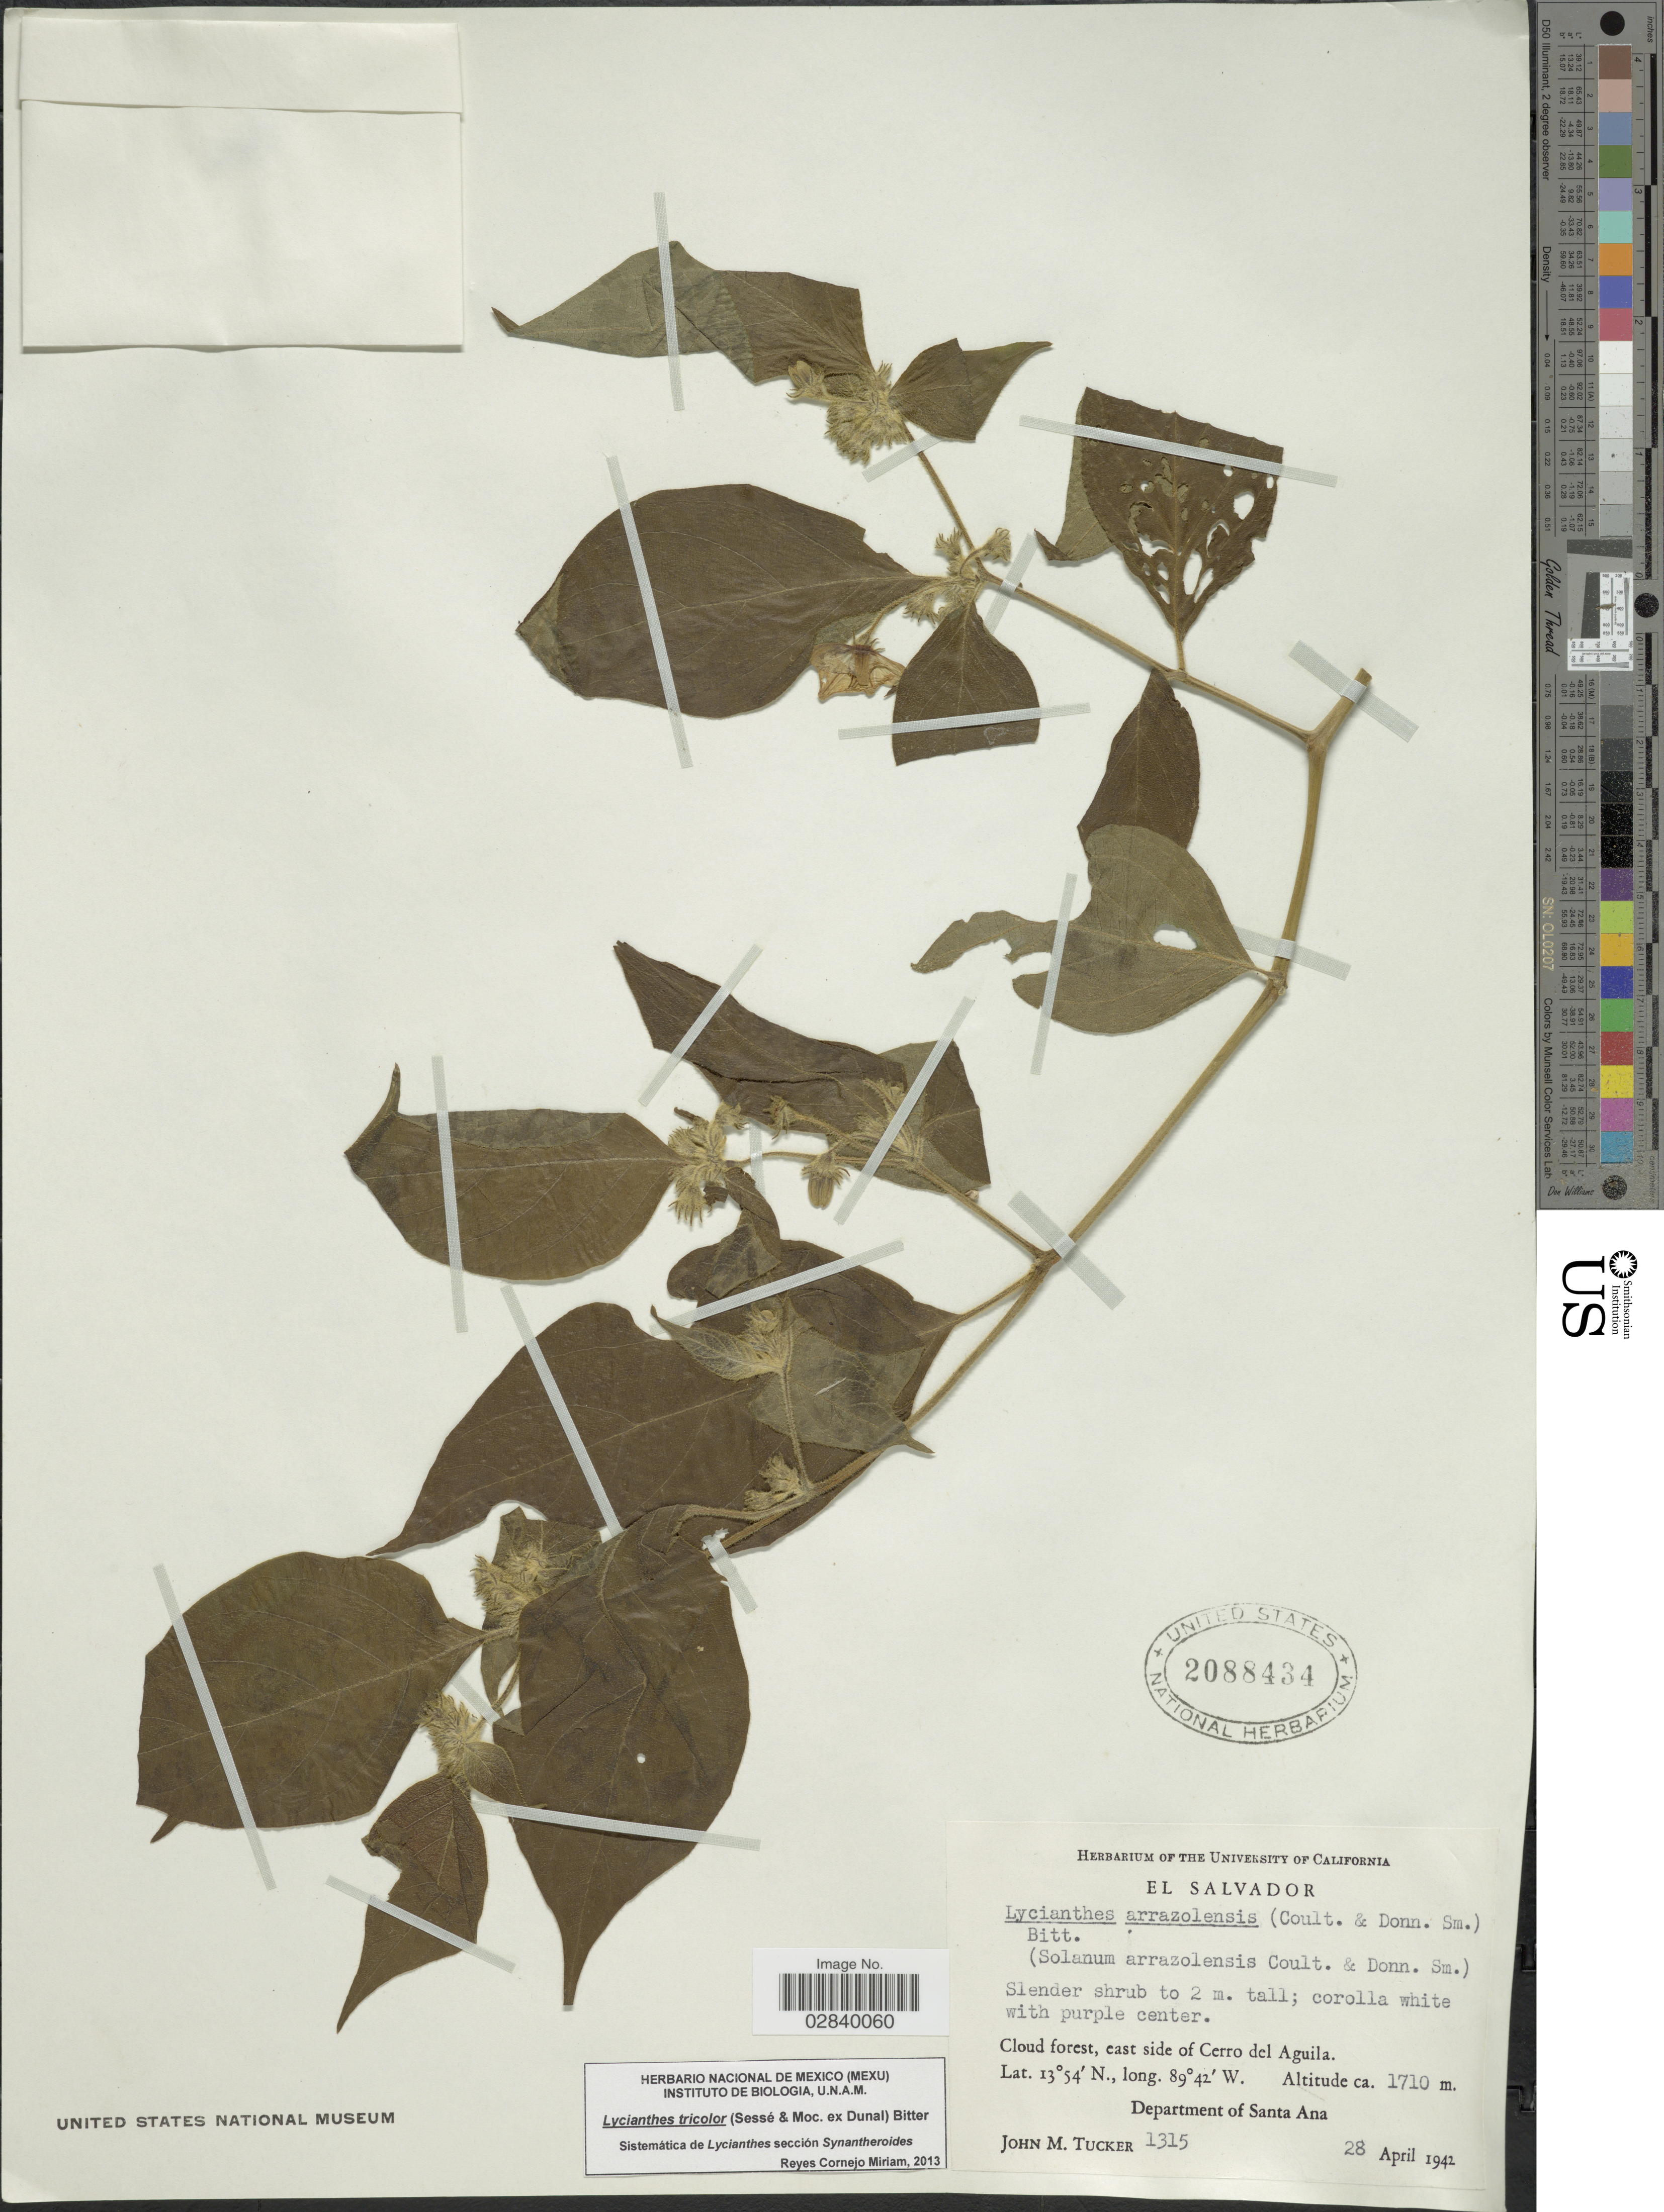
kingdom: Plantae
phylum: Tracheophyta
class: Magnoliopsida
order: Solanales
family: Solanaceae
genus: Lycianthes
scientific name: Lycianthes tricolor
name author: (Dunal) Bitter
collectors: J. M. Tucker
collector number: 1315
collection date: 1942-04-28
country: El Salvador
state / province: Santa Ana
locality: Cloud forest, east side of Cerro del Aguila. Department of Santa Ana.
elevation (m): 1710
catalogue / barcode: US 2088434